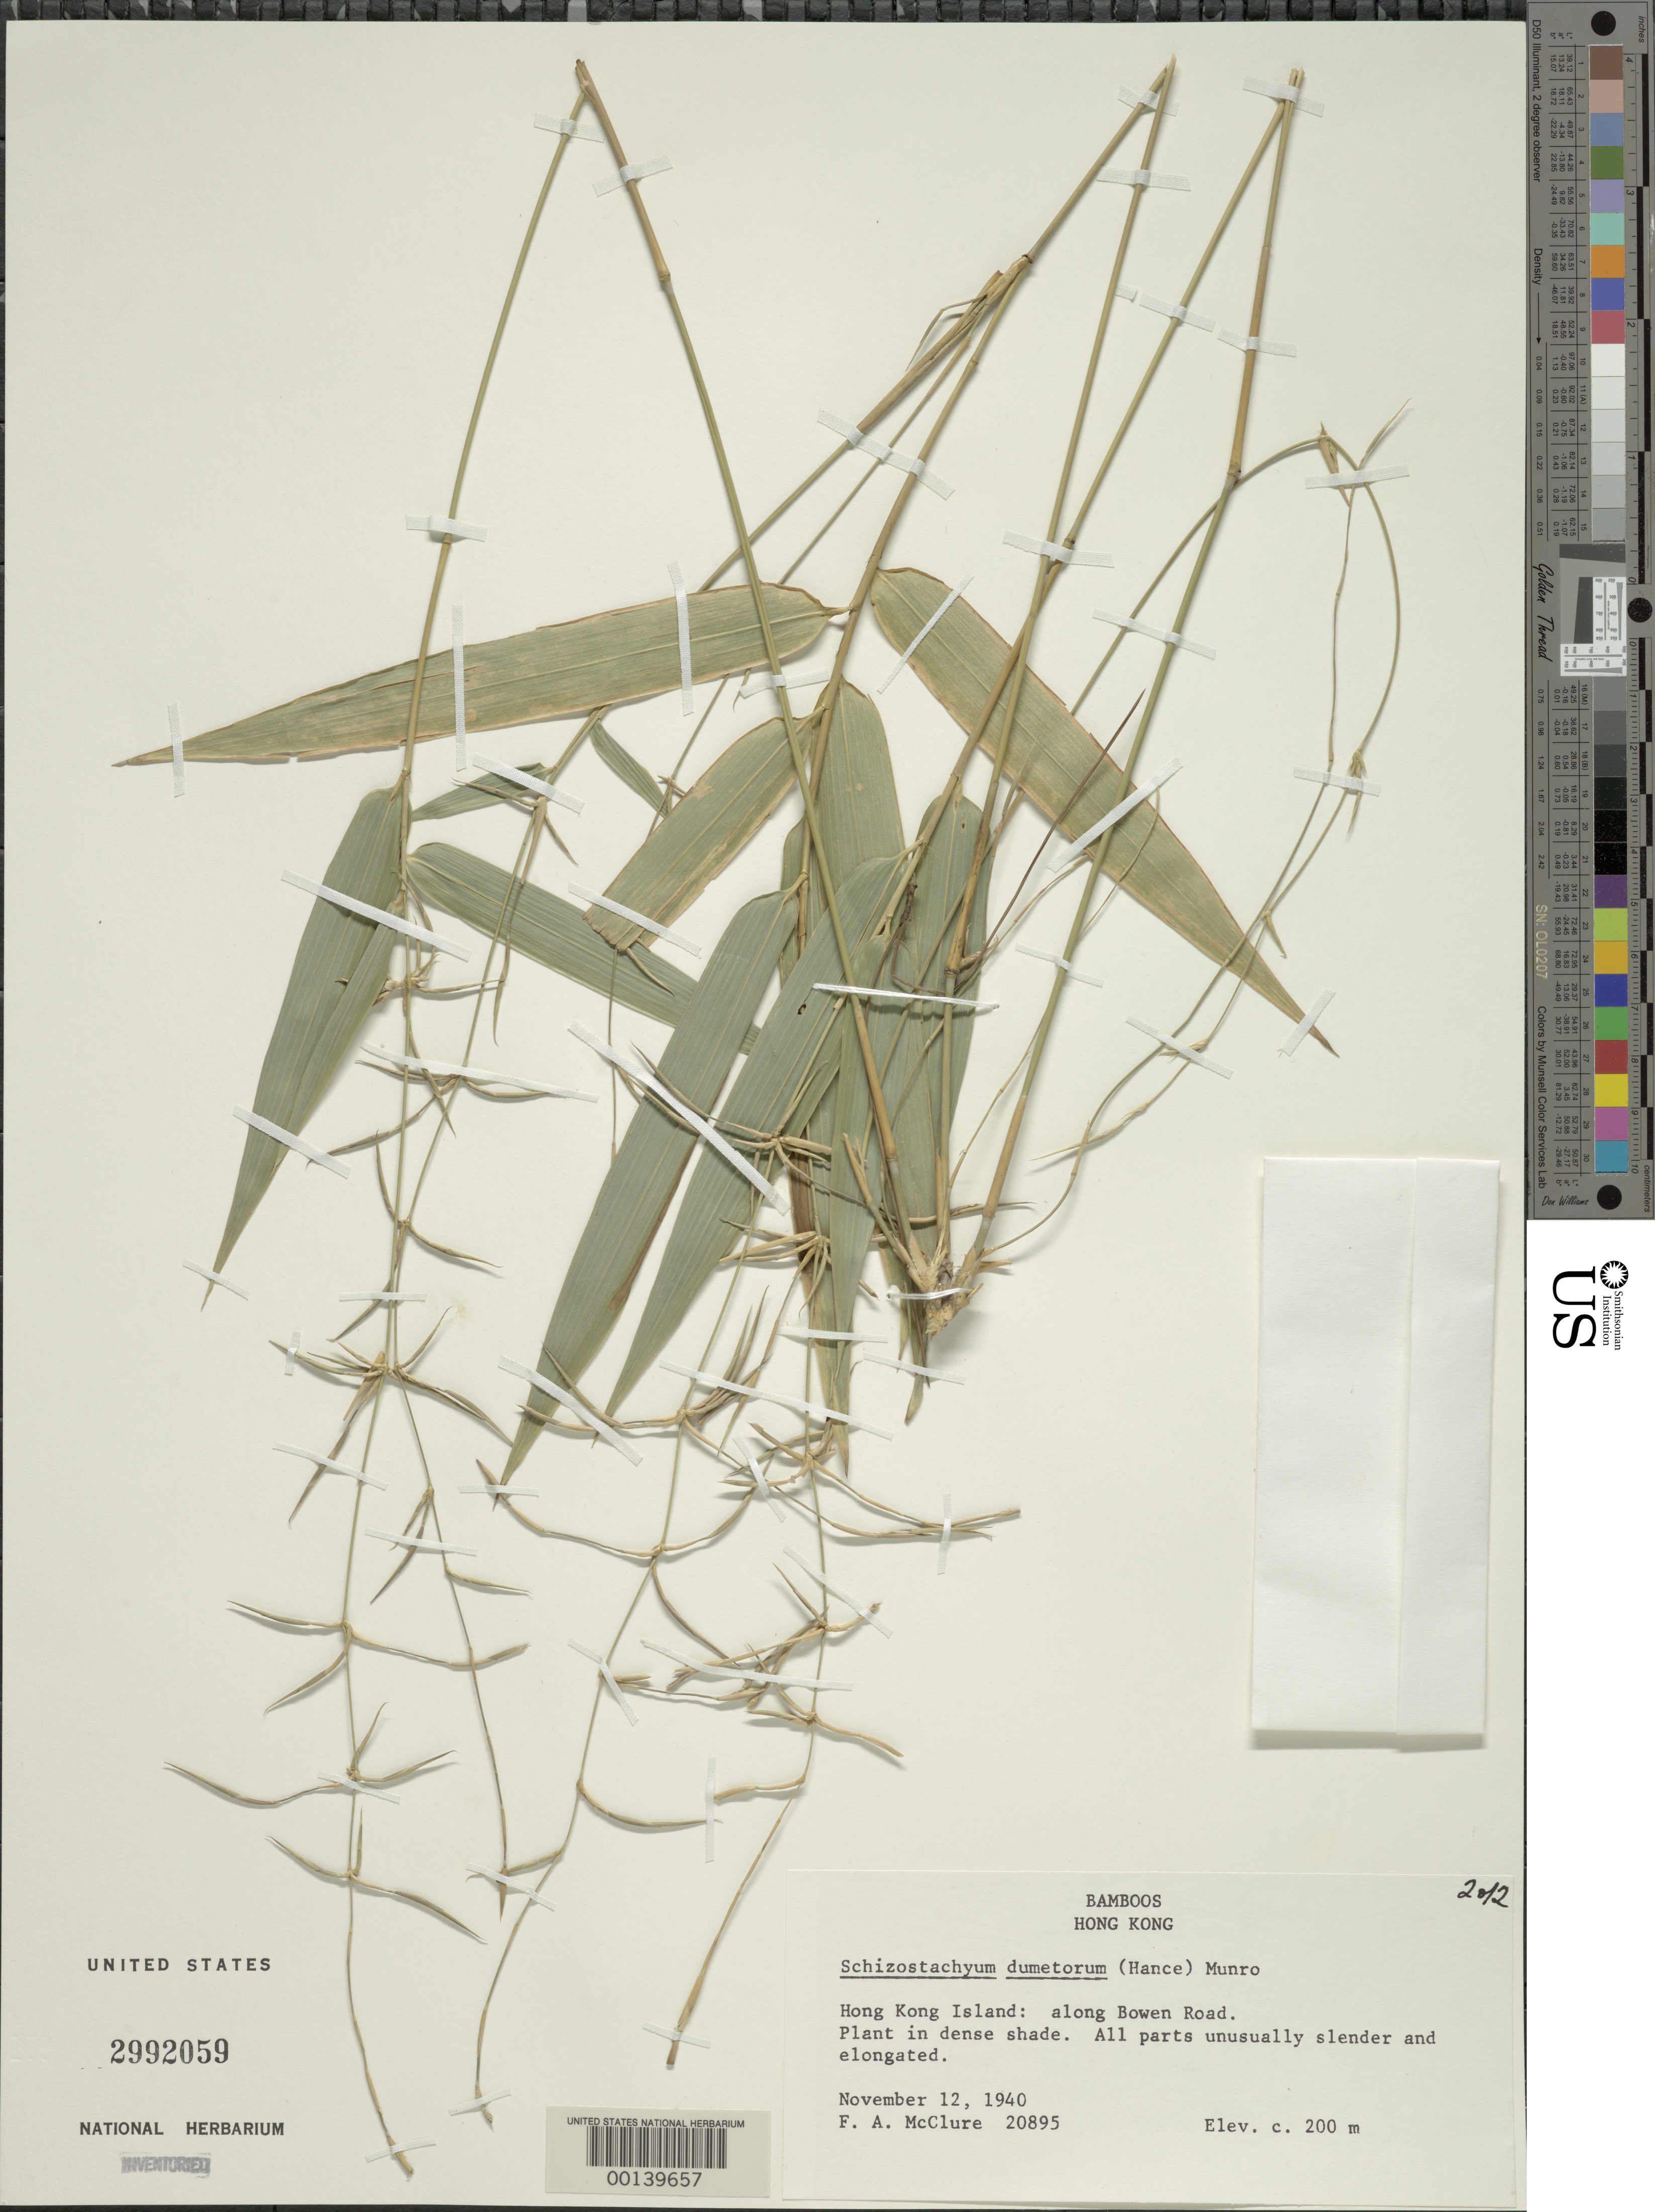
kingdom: Plantae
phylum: Tracheophyta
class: Liliopsida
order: Poales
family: Poaceae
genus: Schizostachyum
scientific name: Schizostachyum dumetorum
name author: (Hance) Munro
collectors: F. A. McClure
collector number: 20895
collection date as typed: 12 Nov 1940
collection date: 1940-11-12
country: China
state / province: Hong Kong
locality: Hong kong isl., bowen rd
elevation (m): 200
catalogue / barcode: US 2992059